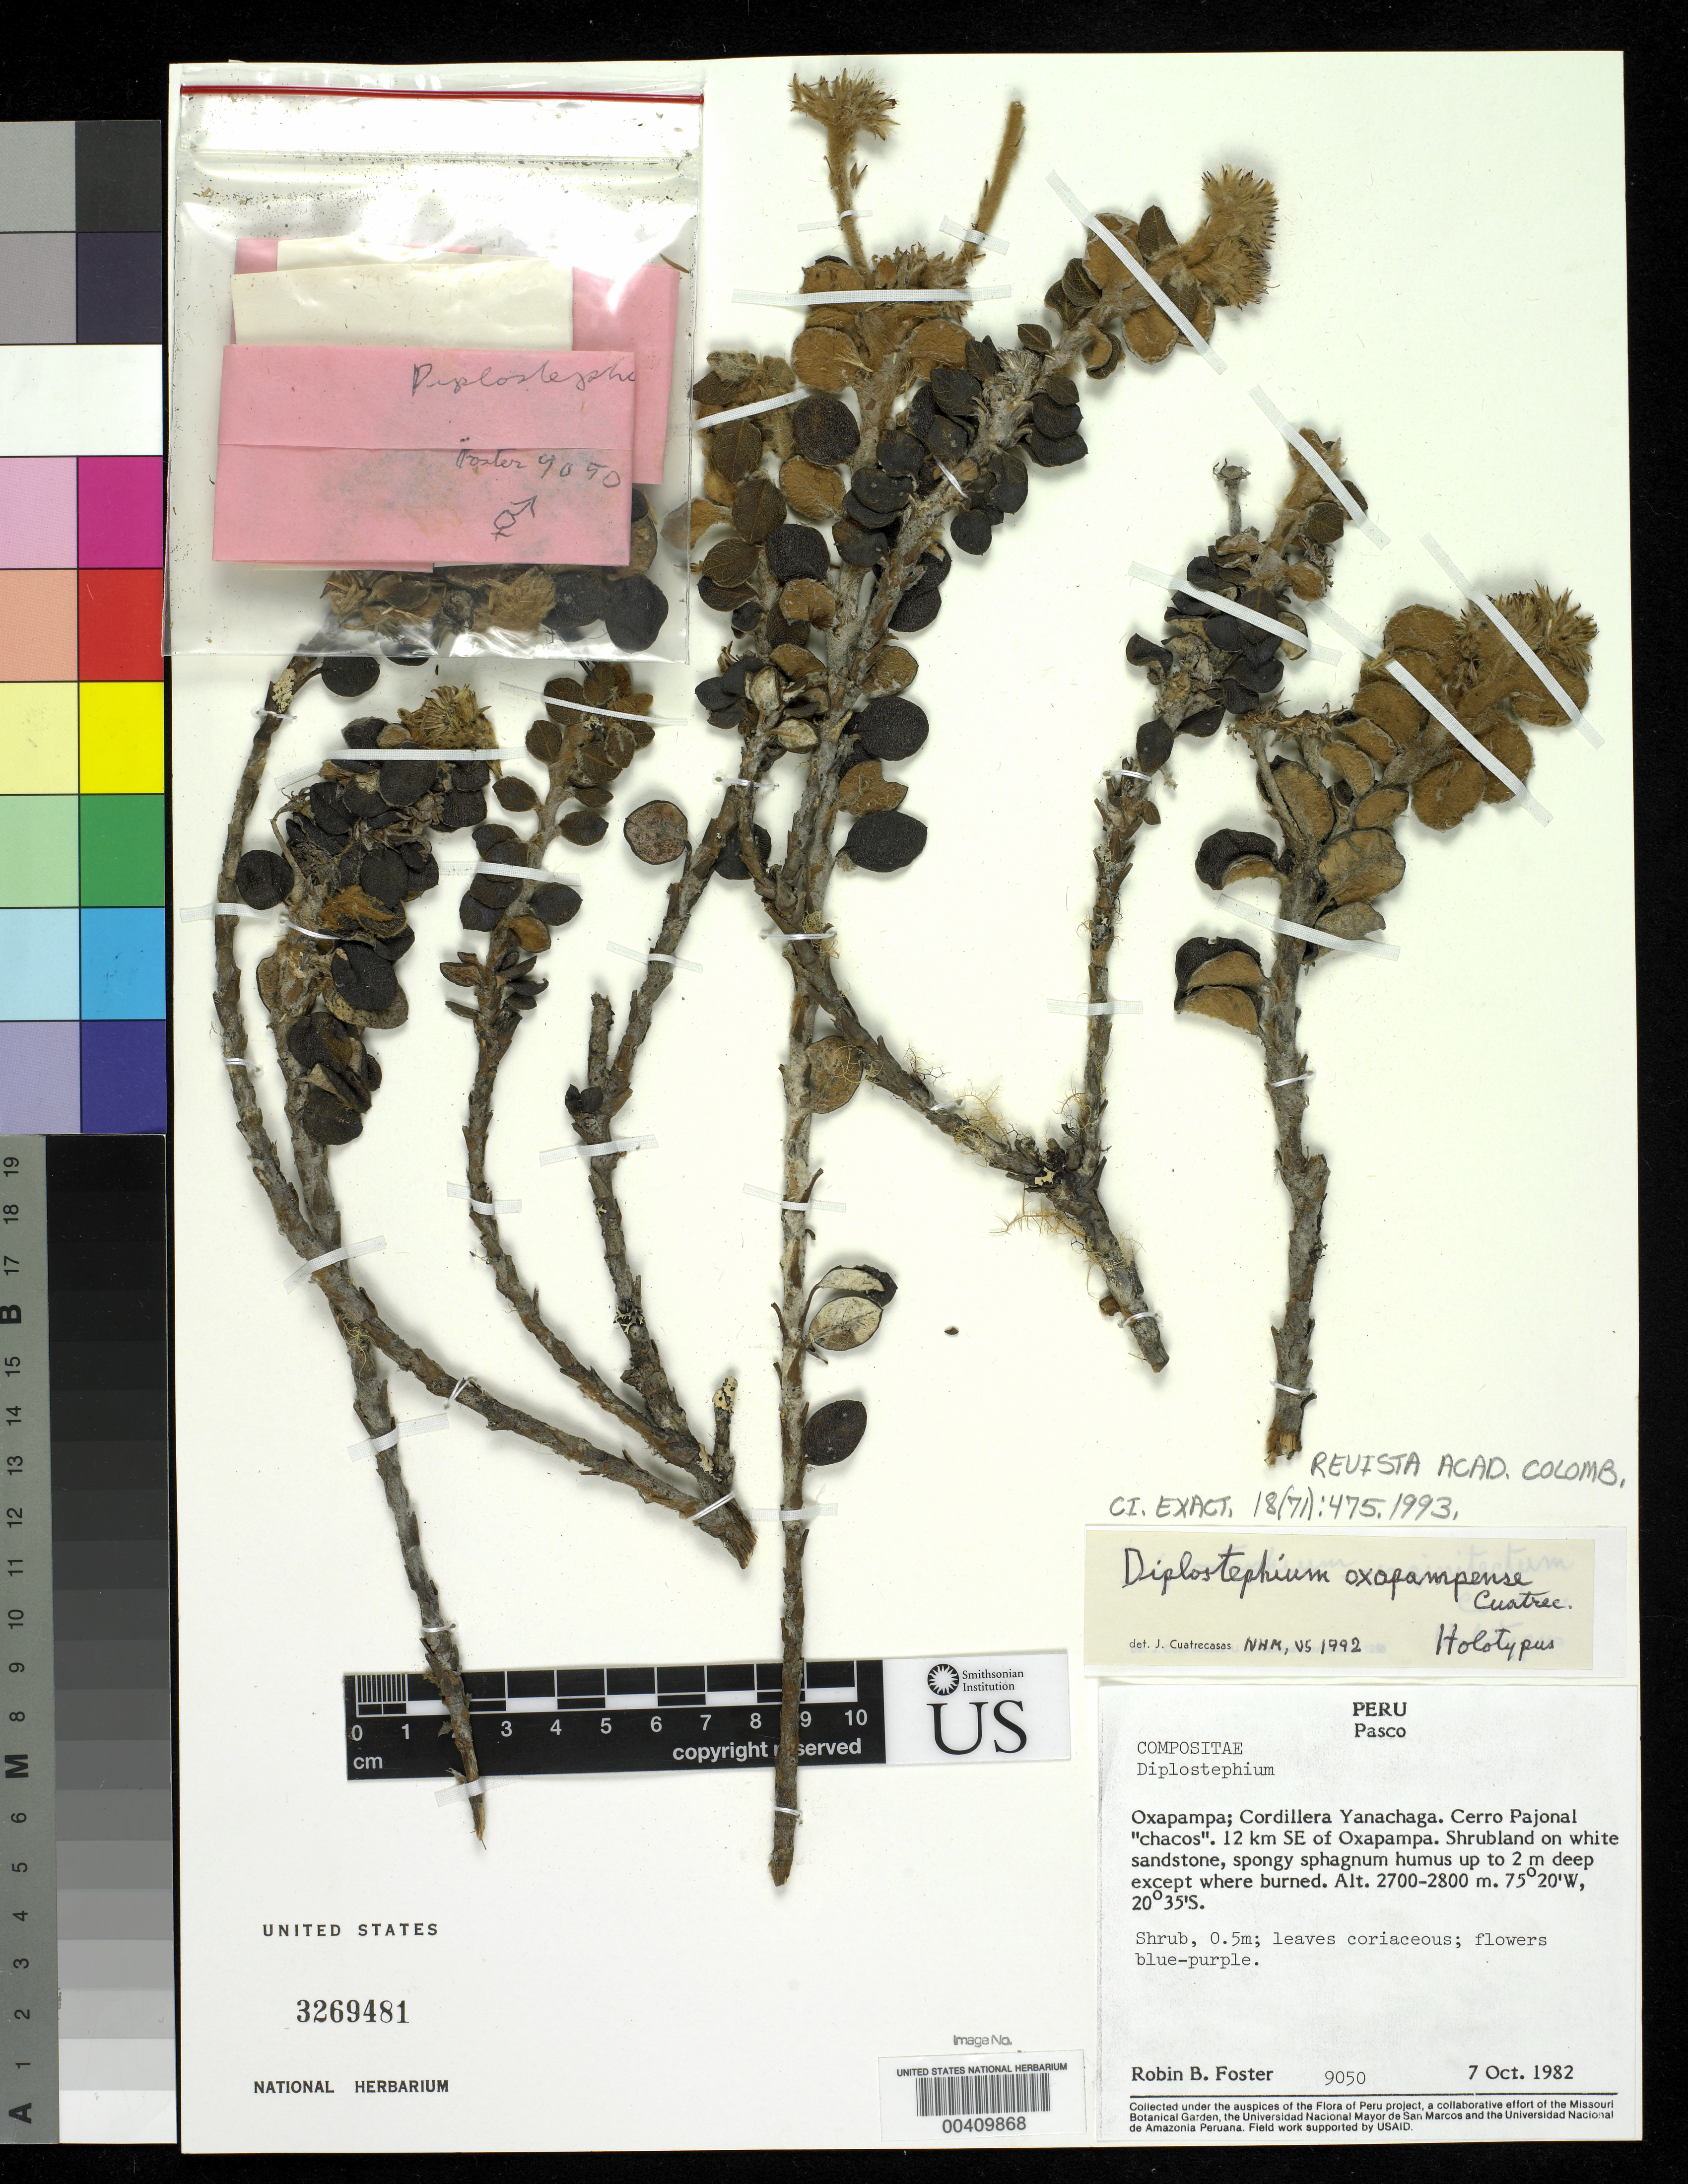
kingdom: Plantae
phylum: Tracheophyta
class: Magnoliopsida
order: Asterales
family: Asteraceae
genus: Diplostephium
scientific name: Diplostephium oxapampanum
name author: Cuatrec.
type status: Holotype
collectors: R. B. Foster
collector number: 9050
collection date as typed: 07 Oct 1982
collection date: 1982-10-07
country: Peru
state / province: Pasco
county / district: Oxapampa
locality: Cordillera Yanachaga, Cerro Pajonal "Chacos", 12 km SE of Oxapampa.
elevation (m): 2700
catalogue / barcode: US 3269481